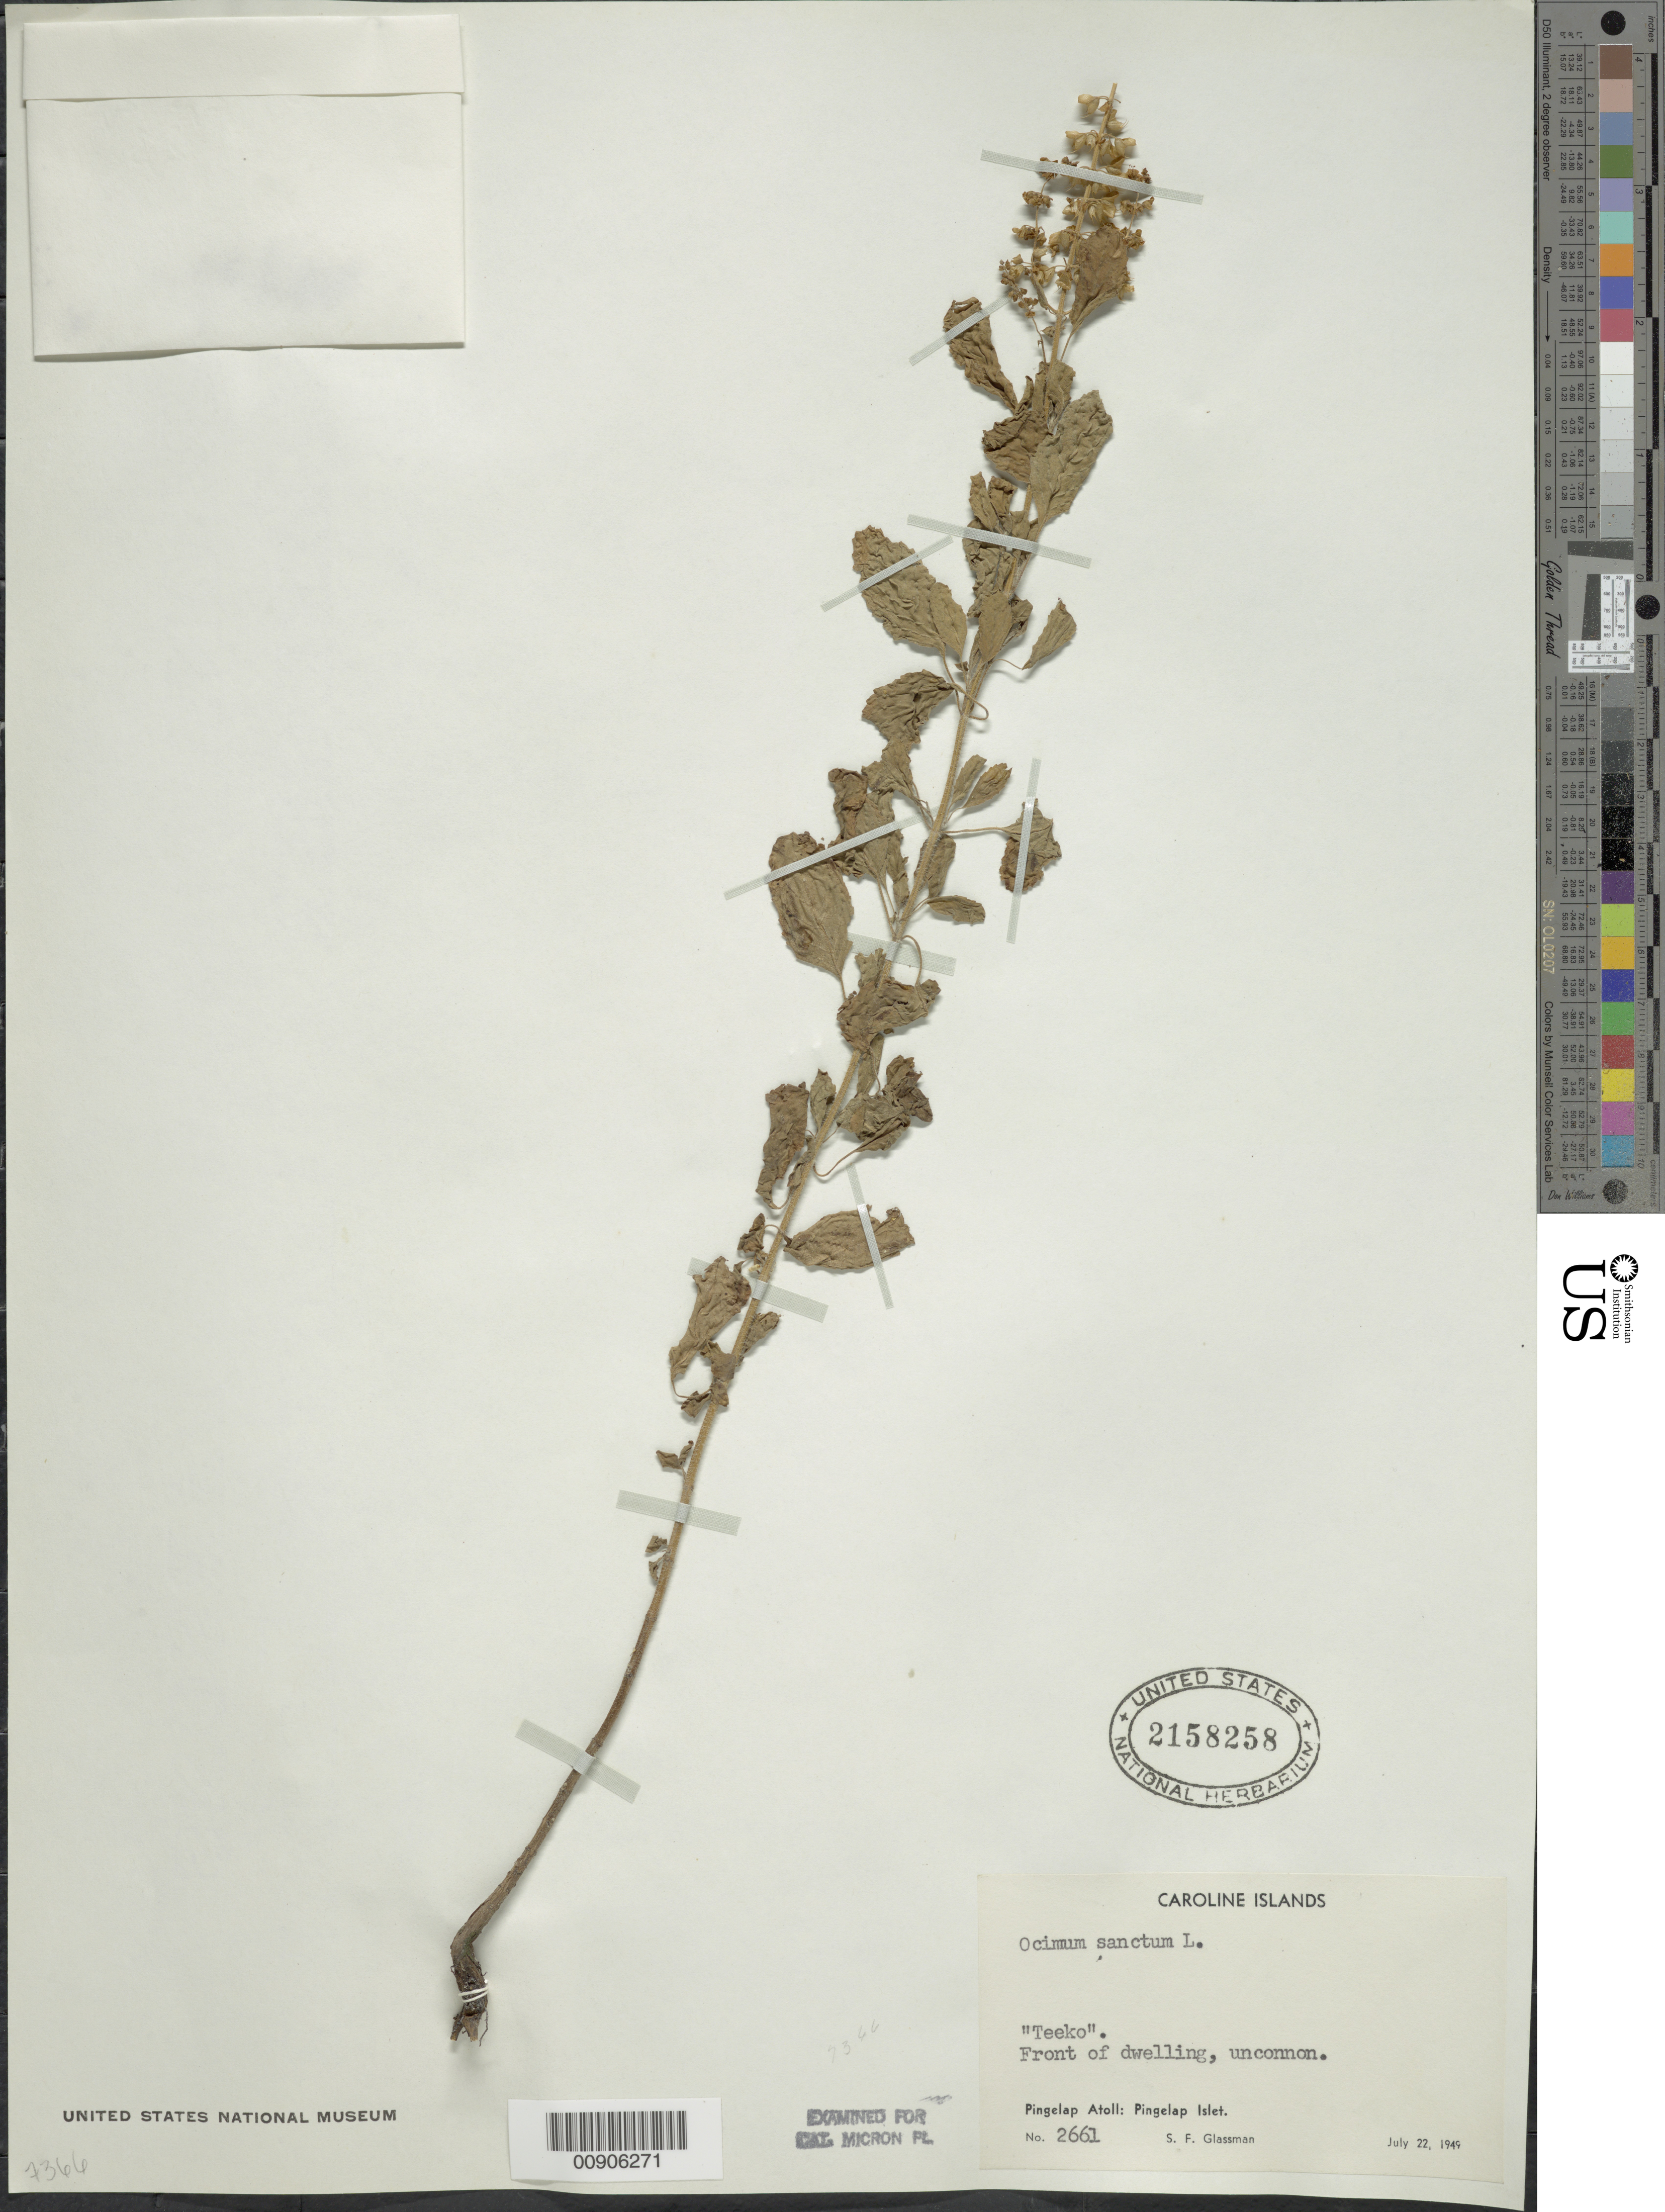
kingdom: Plantae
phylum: Tracheophyta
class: Magnoliopsida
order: Lamiales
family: Lamiaceae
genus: Ocimum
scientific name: Ocimum tenuiflorum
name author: L.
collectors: S. F. Glassman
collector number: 2661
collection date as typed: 22 Jul 1949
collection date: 1949-07-22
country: Micronesia, Federated States of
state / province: Pohnpei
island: Pingelap Atoll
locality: Pingelap Islet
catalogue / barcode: US 2158258